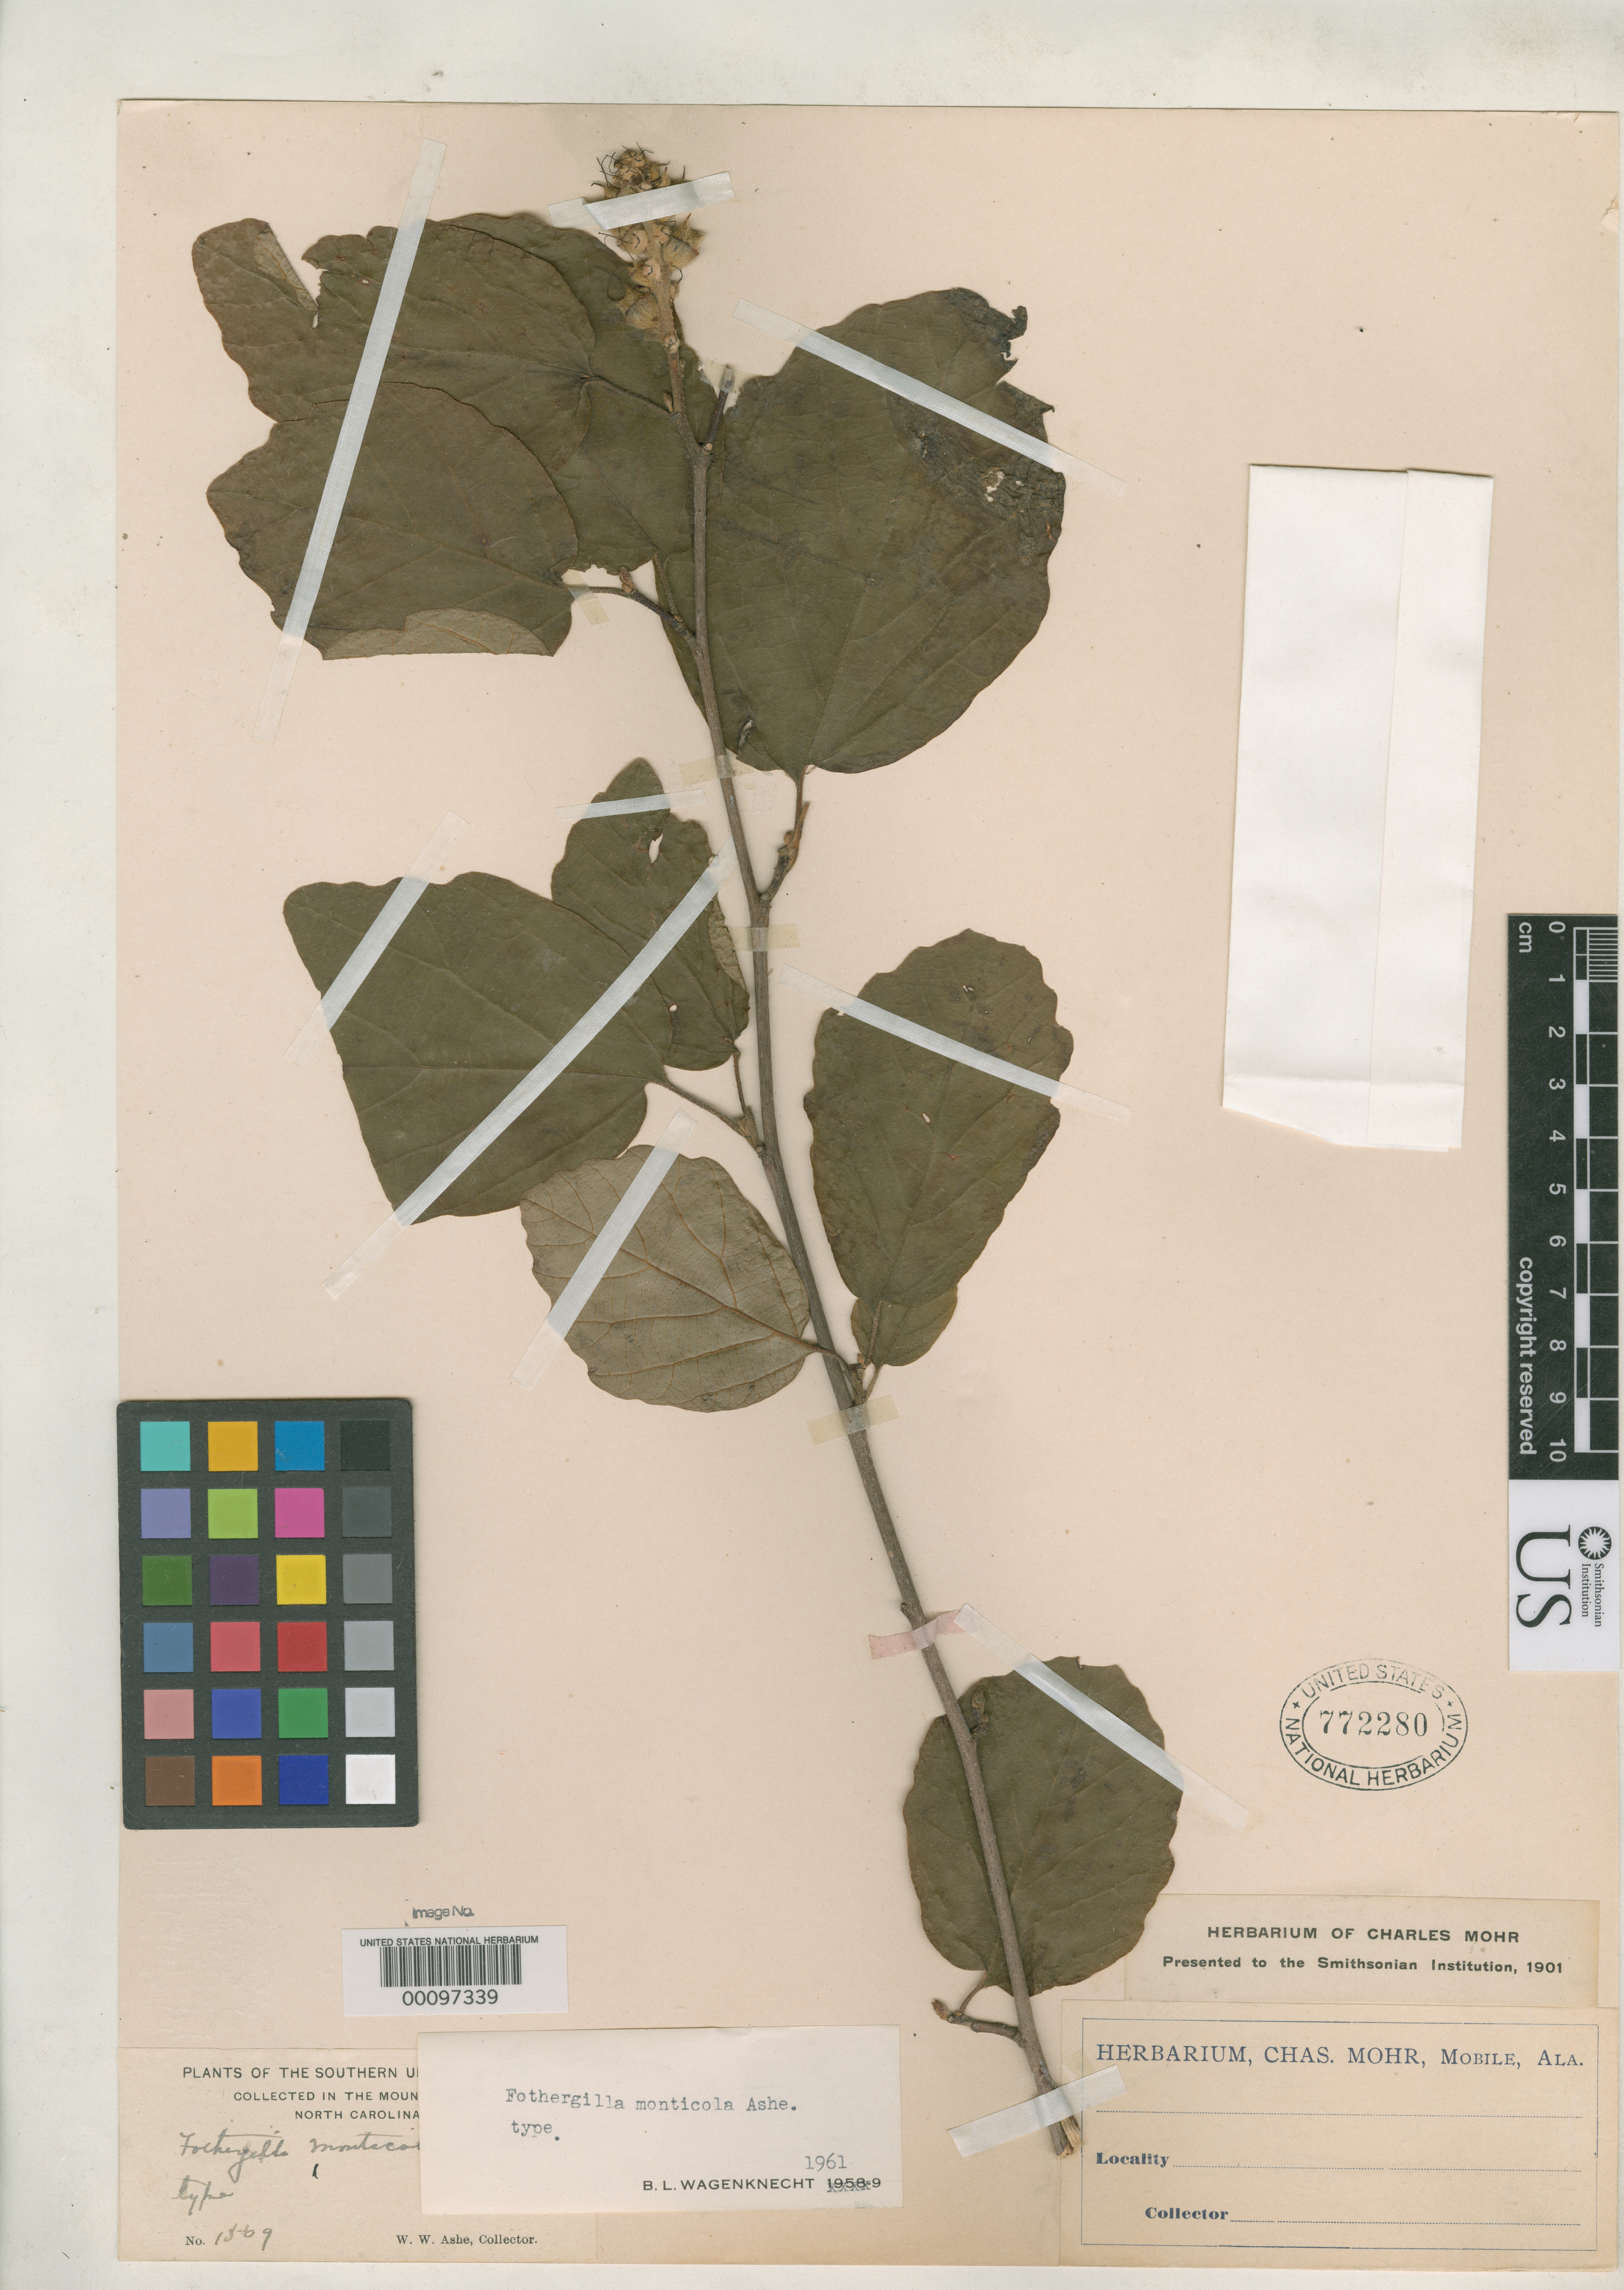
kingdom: Plantae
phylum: Tracheophyta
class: Magnoliopsida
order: Saxifragales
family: Hamamelidaceae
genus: Fothergilla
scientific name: Fothergilla monticola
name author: Ashe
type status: Isotype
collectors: W. W. Ashe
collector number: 1509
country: United States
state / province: North Carolina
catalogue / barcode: US 772280